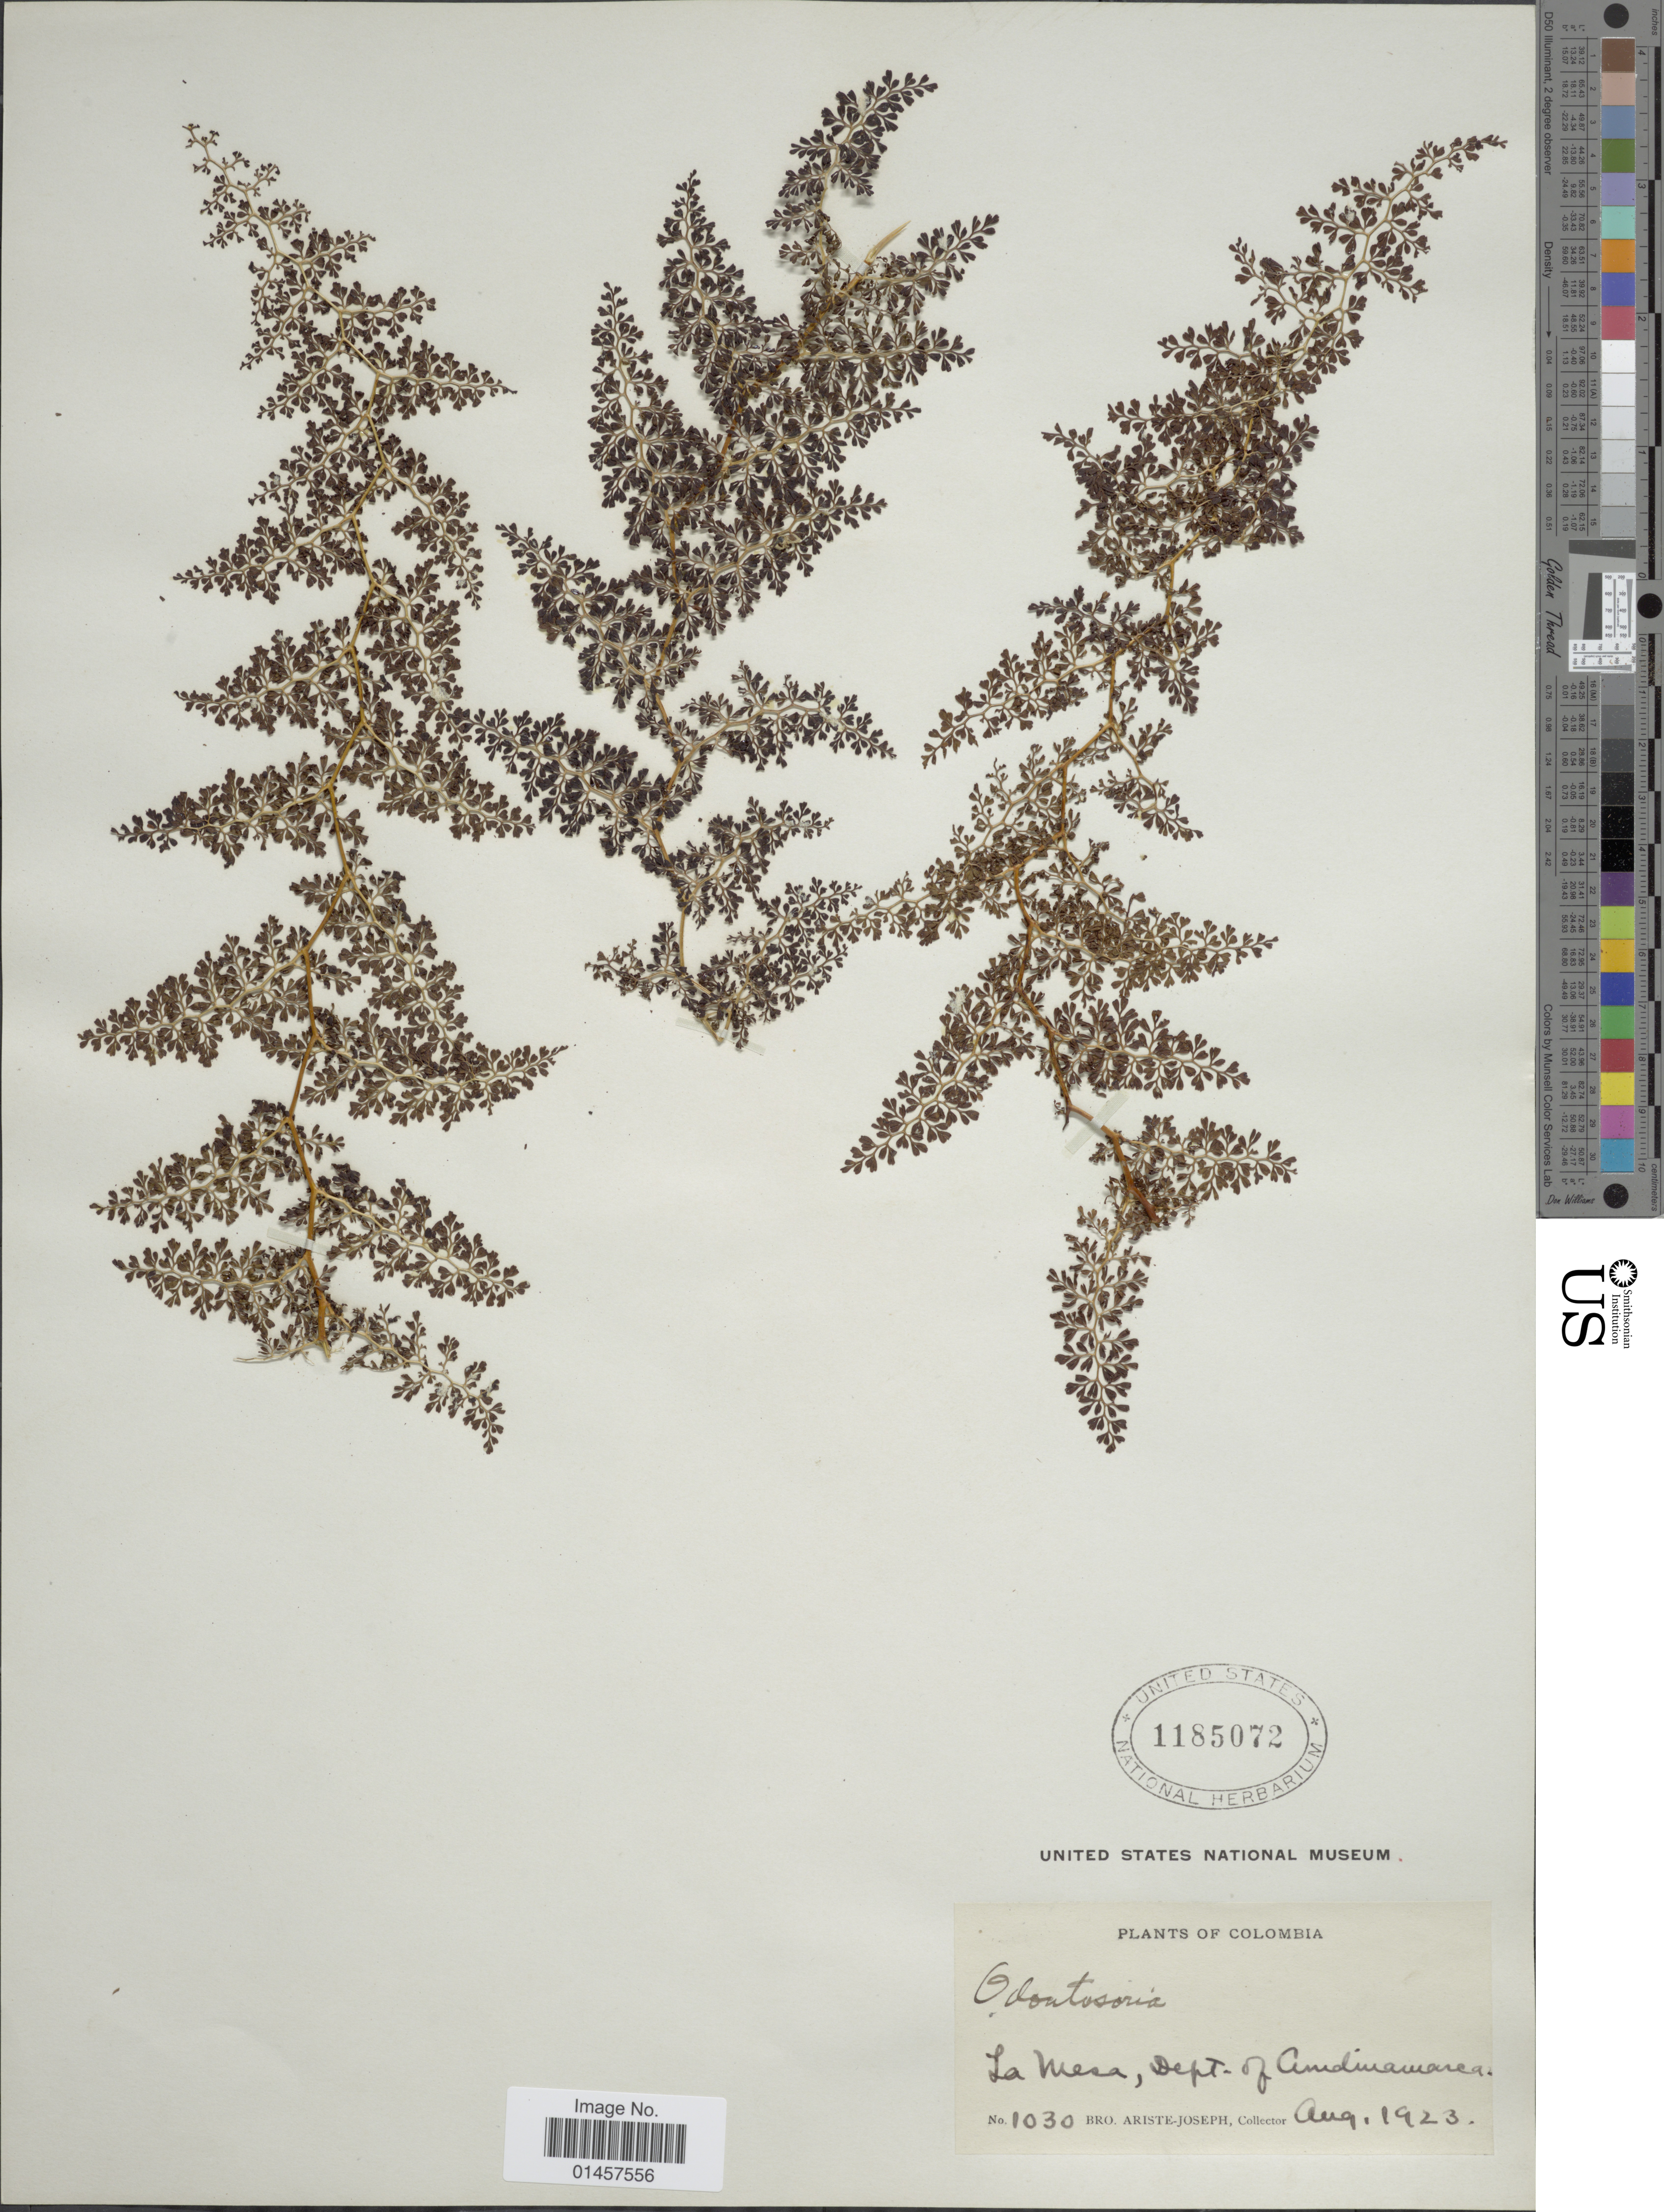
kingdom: Plantae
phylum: Tracheophyta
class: Polypodiopsida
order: Polypodiales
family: Lindsaeaceae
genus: Odontosoria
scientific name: Odontosoria colombiana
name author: Maxon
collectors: Bro. Ariste-Joseph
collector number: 1030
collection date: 1923-08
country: Colombia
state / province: Cundinamarca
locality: Colombia, La Mesa, Dept. of Cundinamarca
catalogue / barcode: US 1185072